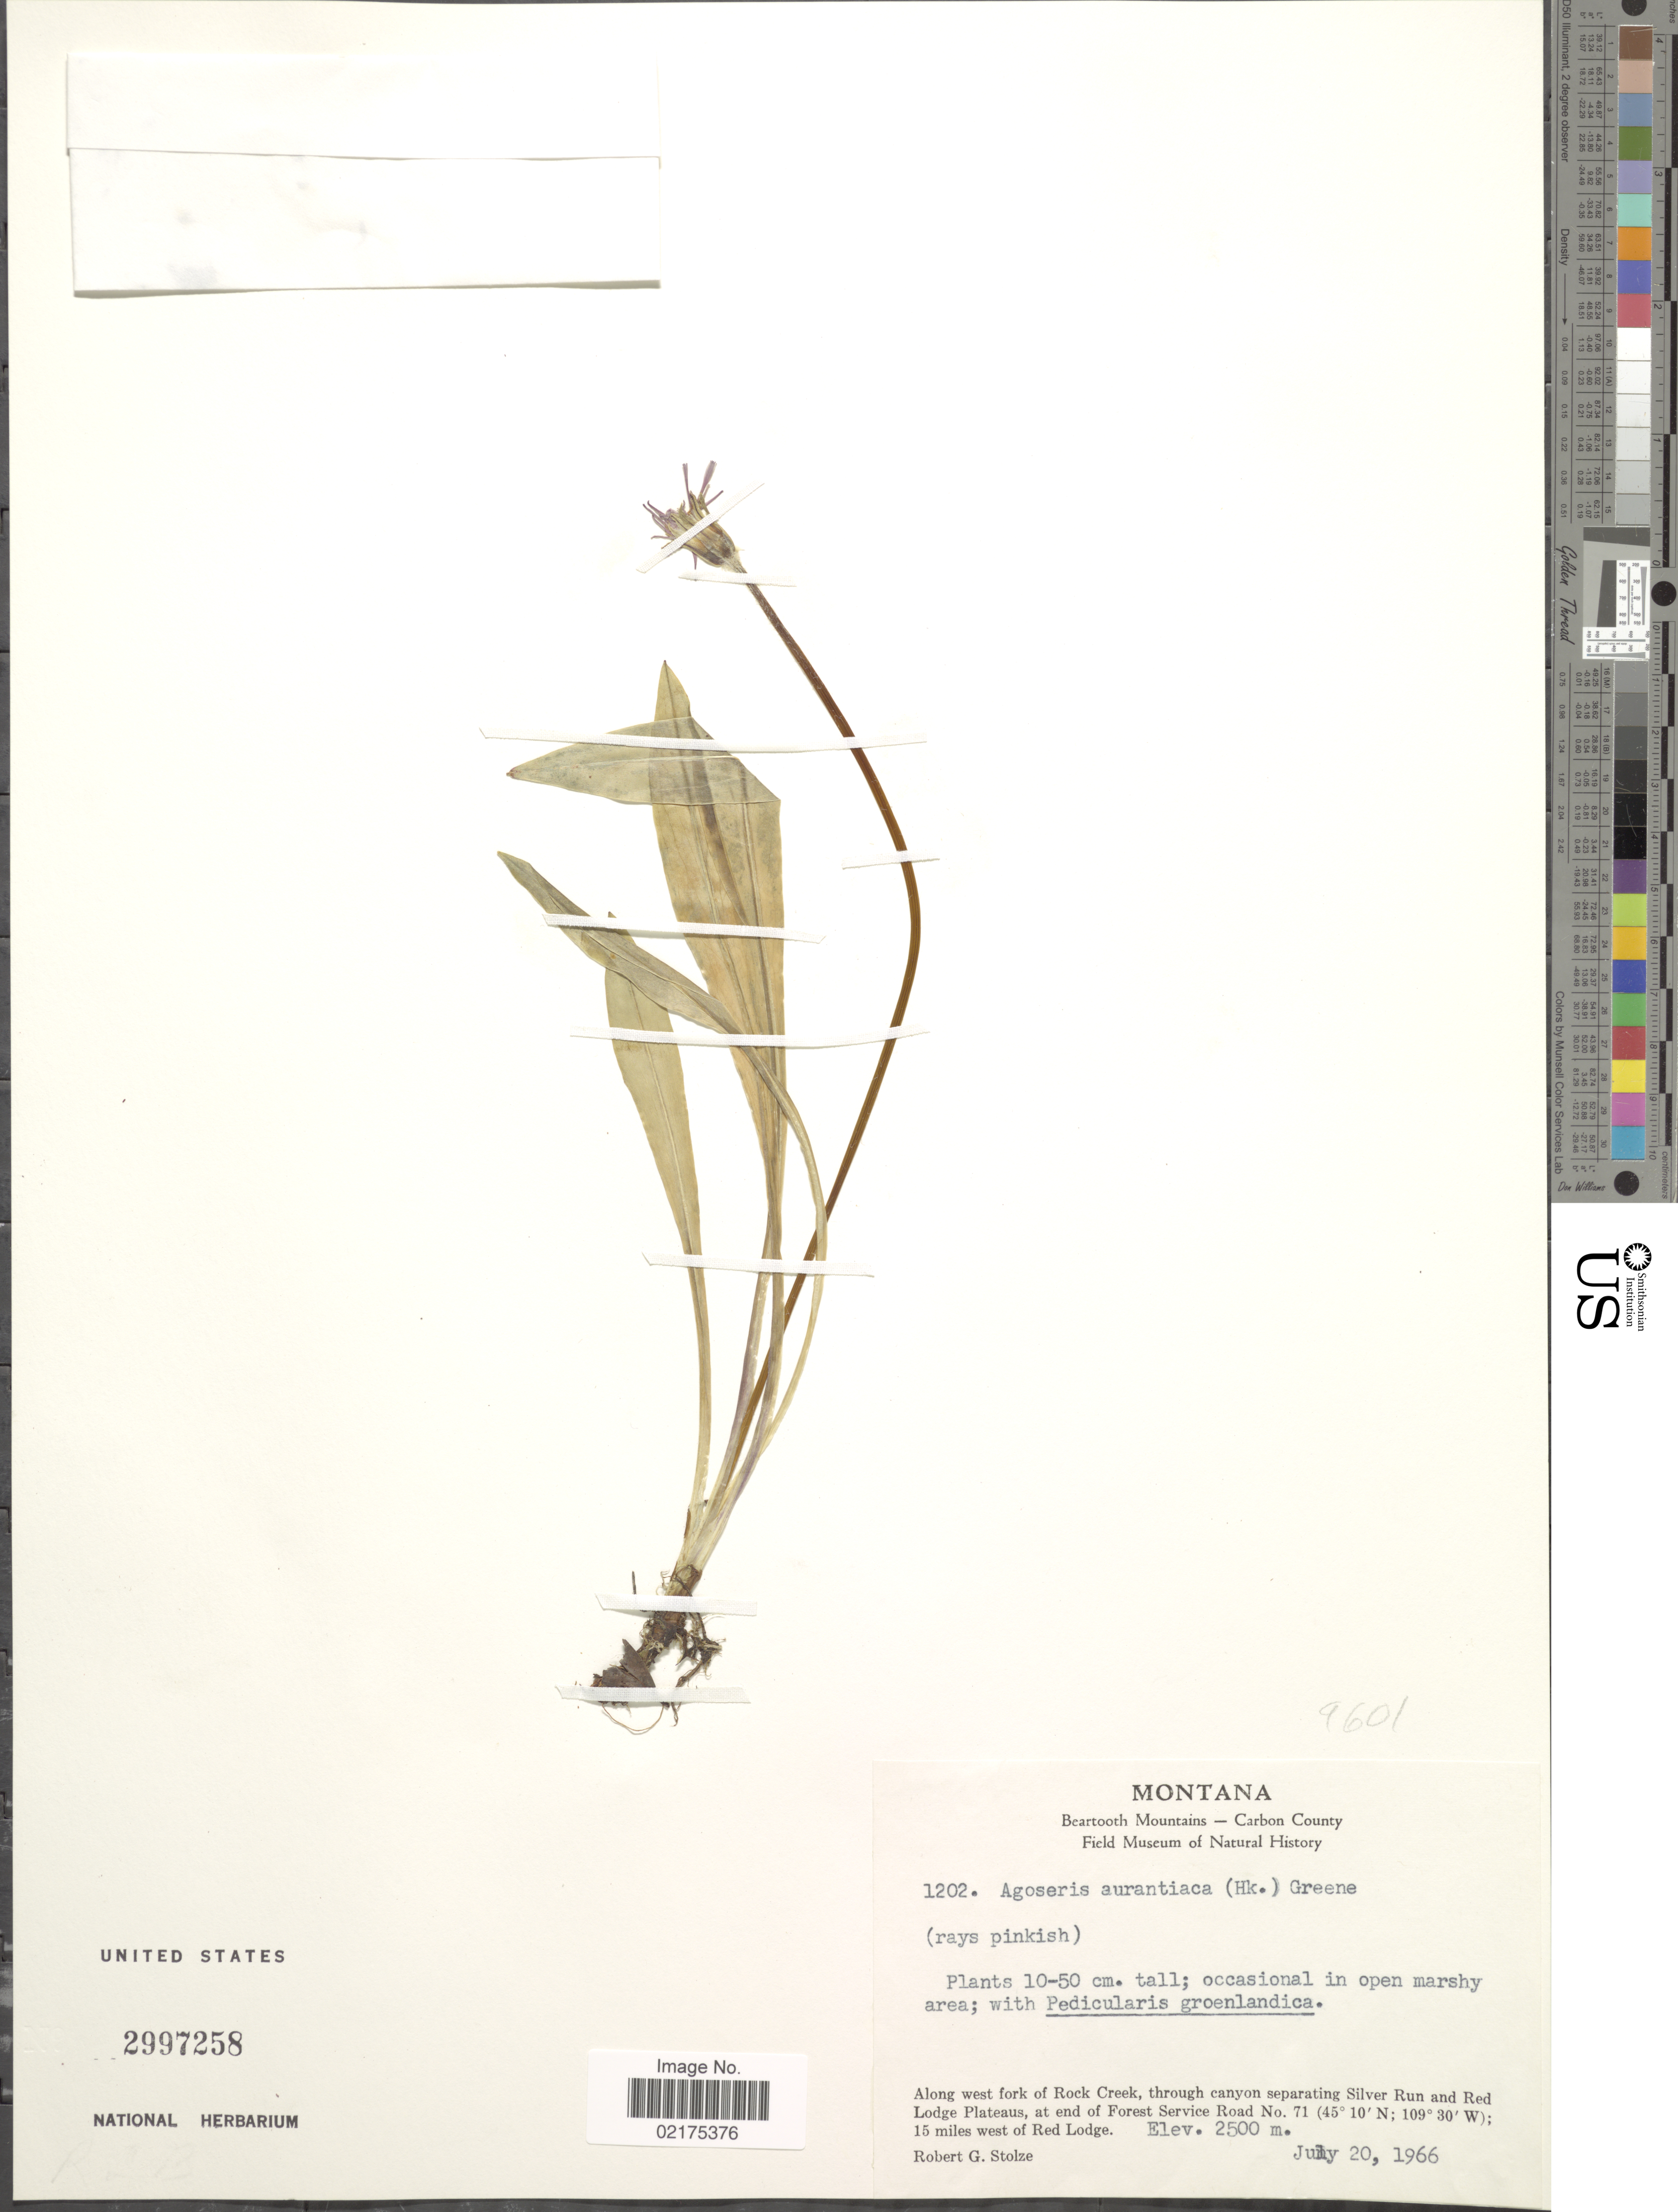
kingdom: Plantae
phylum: Tracheophyta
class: Magnoliopsida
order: Asterales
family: Asteraceae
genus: Agoseris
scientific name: Agoseris aurantiaca var. aurantiaca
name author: (Hook.) Greene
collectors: R. G. Stolze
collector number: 1202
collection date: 1966-07-20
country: United States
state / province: Montana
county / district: Carbon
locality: Beartooth Mountains, Along west fork of Rock Creek, through canyon separating Silver Run and Red Lodge Plateaus, at end of Forest Service Road No. 71, 15 miles west of Red Lodge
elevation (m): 2500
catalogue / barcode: US 2997258